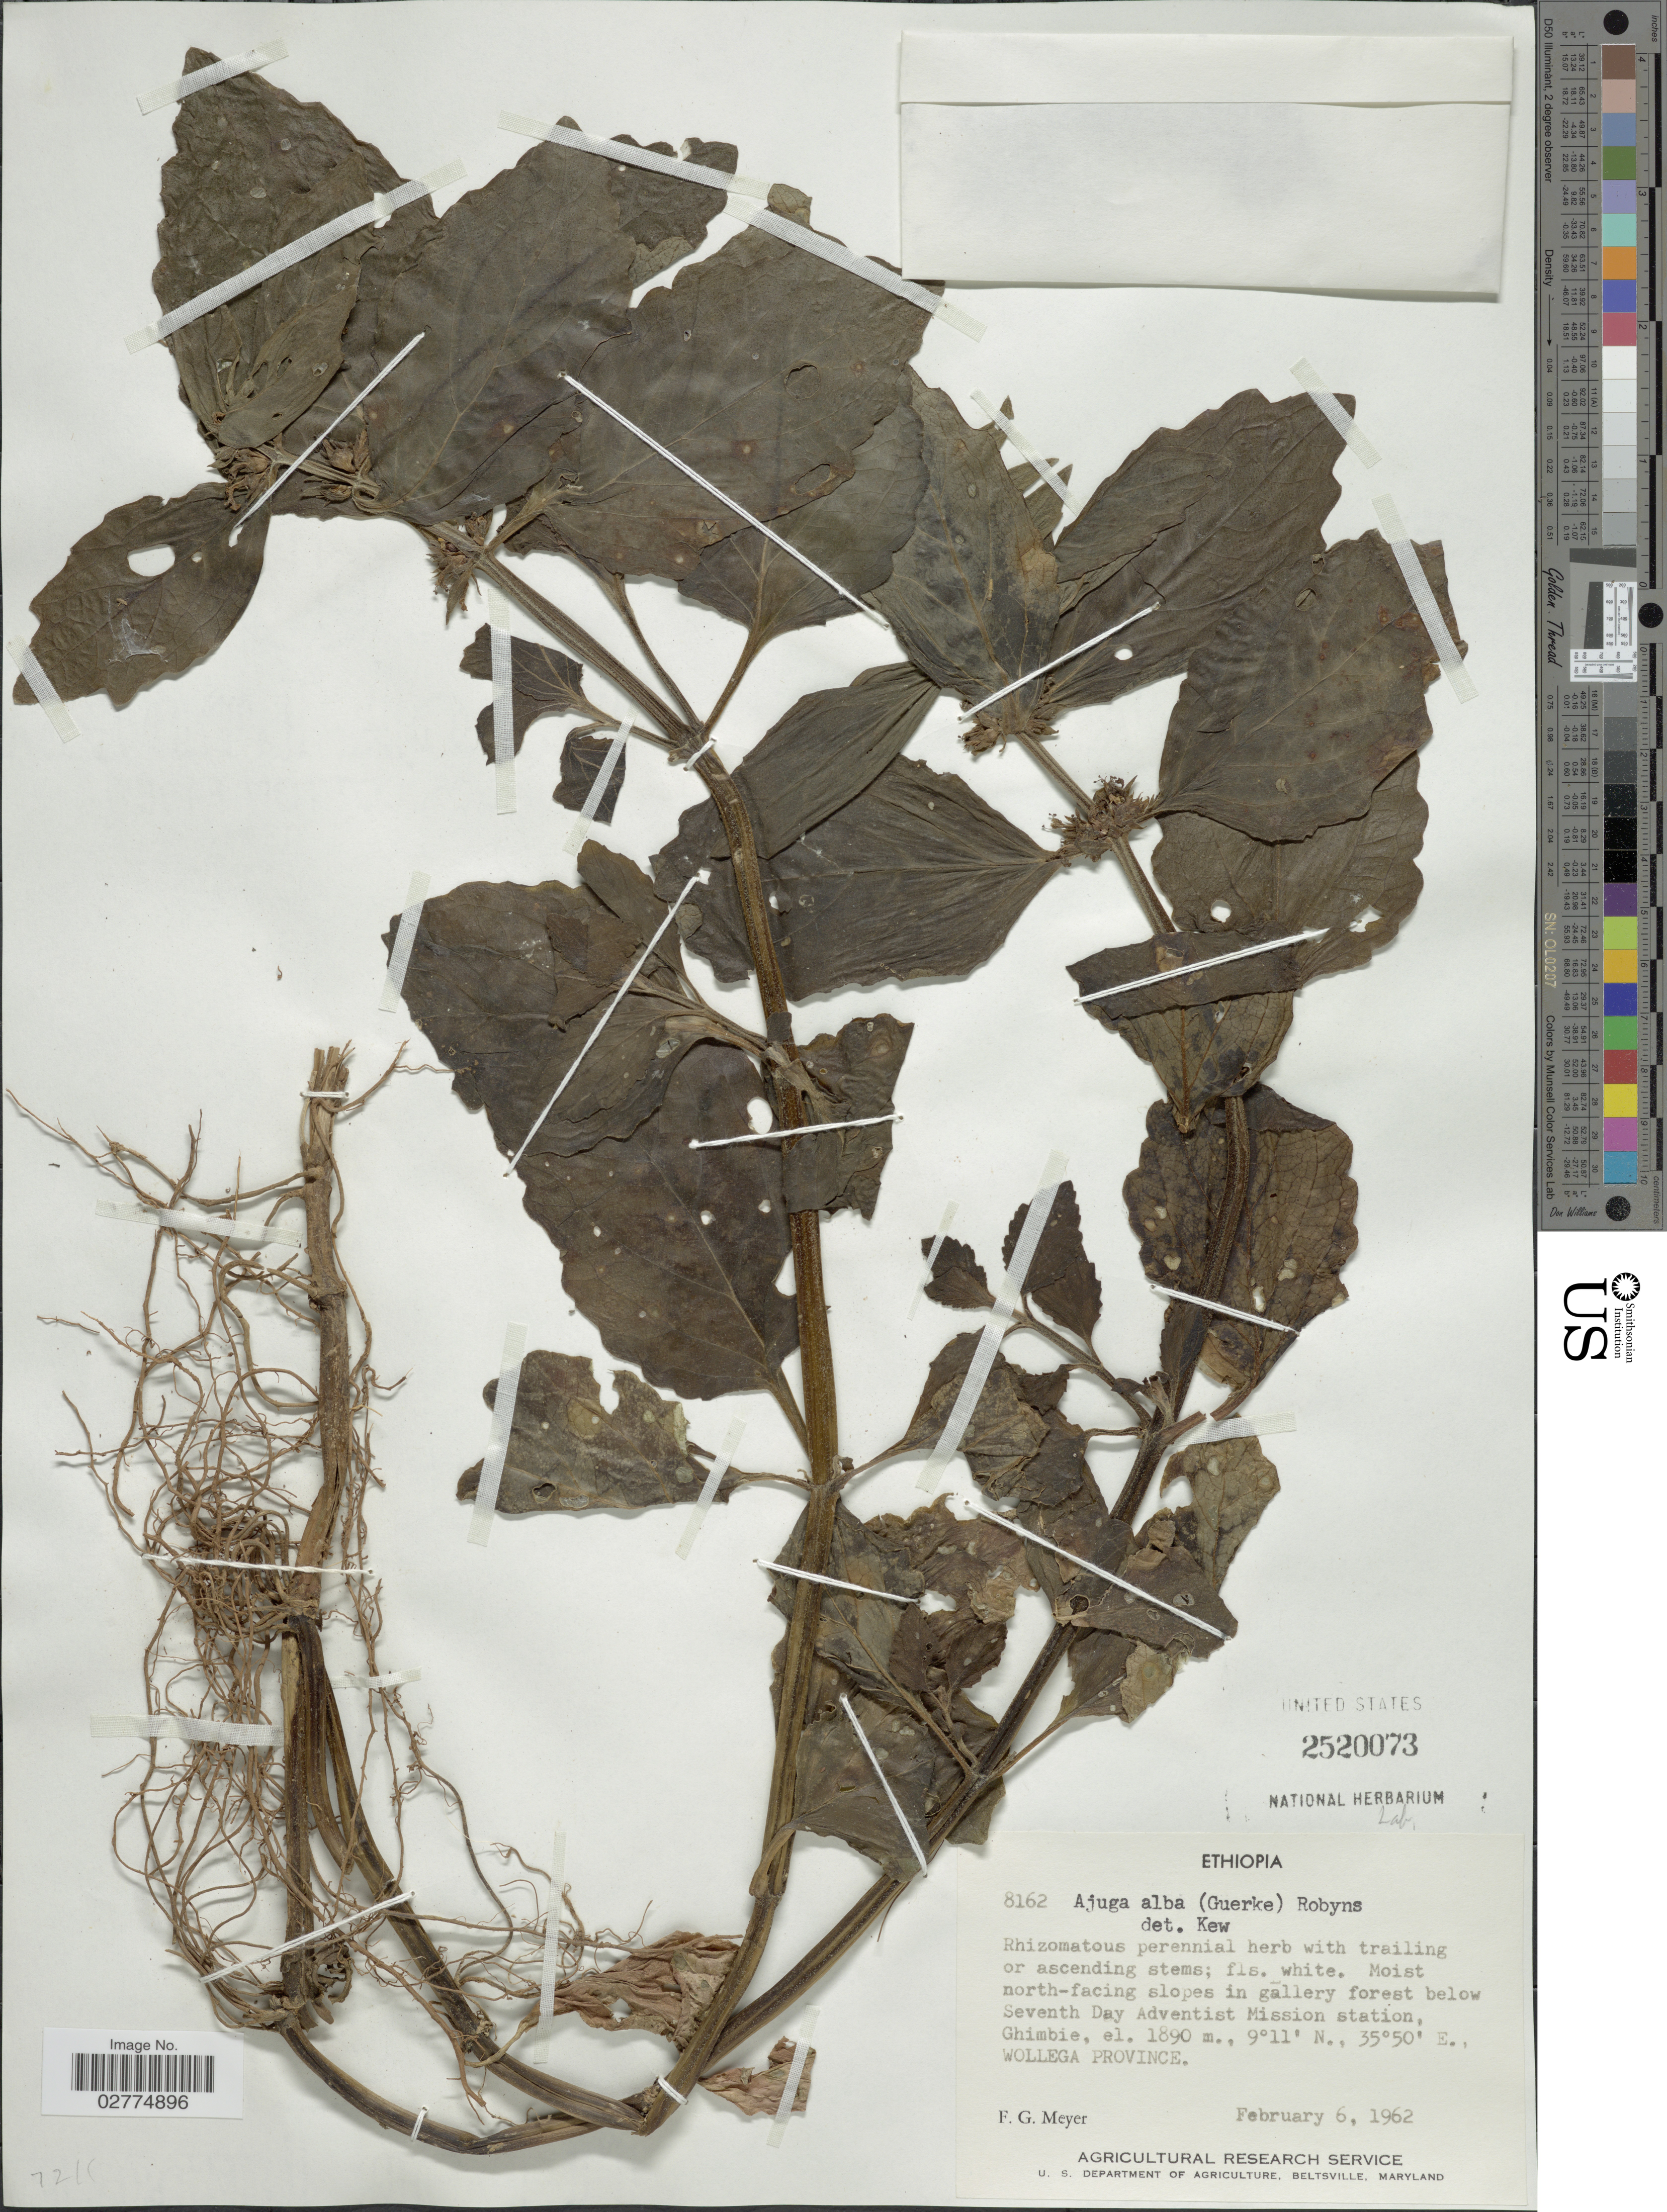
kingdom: Plantae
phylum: Tracheophyta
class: Magnoliopsida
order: Lamiales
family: Lamiaceae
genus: Ajuga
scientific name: Ajuga alba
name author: Robyns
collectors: F. G. Meyer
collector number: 8162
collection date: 1962-02-06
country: Ethiopia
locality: Moist north-facing slopes in gallery forest below Seventh Day Adventist Mission station, Ghimbie, Wollega Province.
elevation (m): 1890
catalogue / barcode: US 2520073